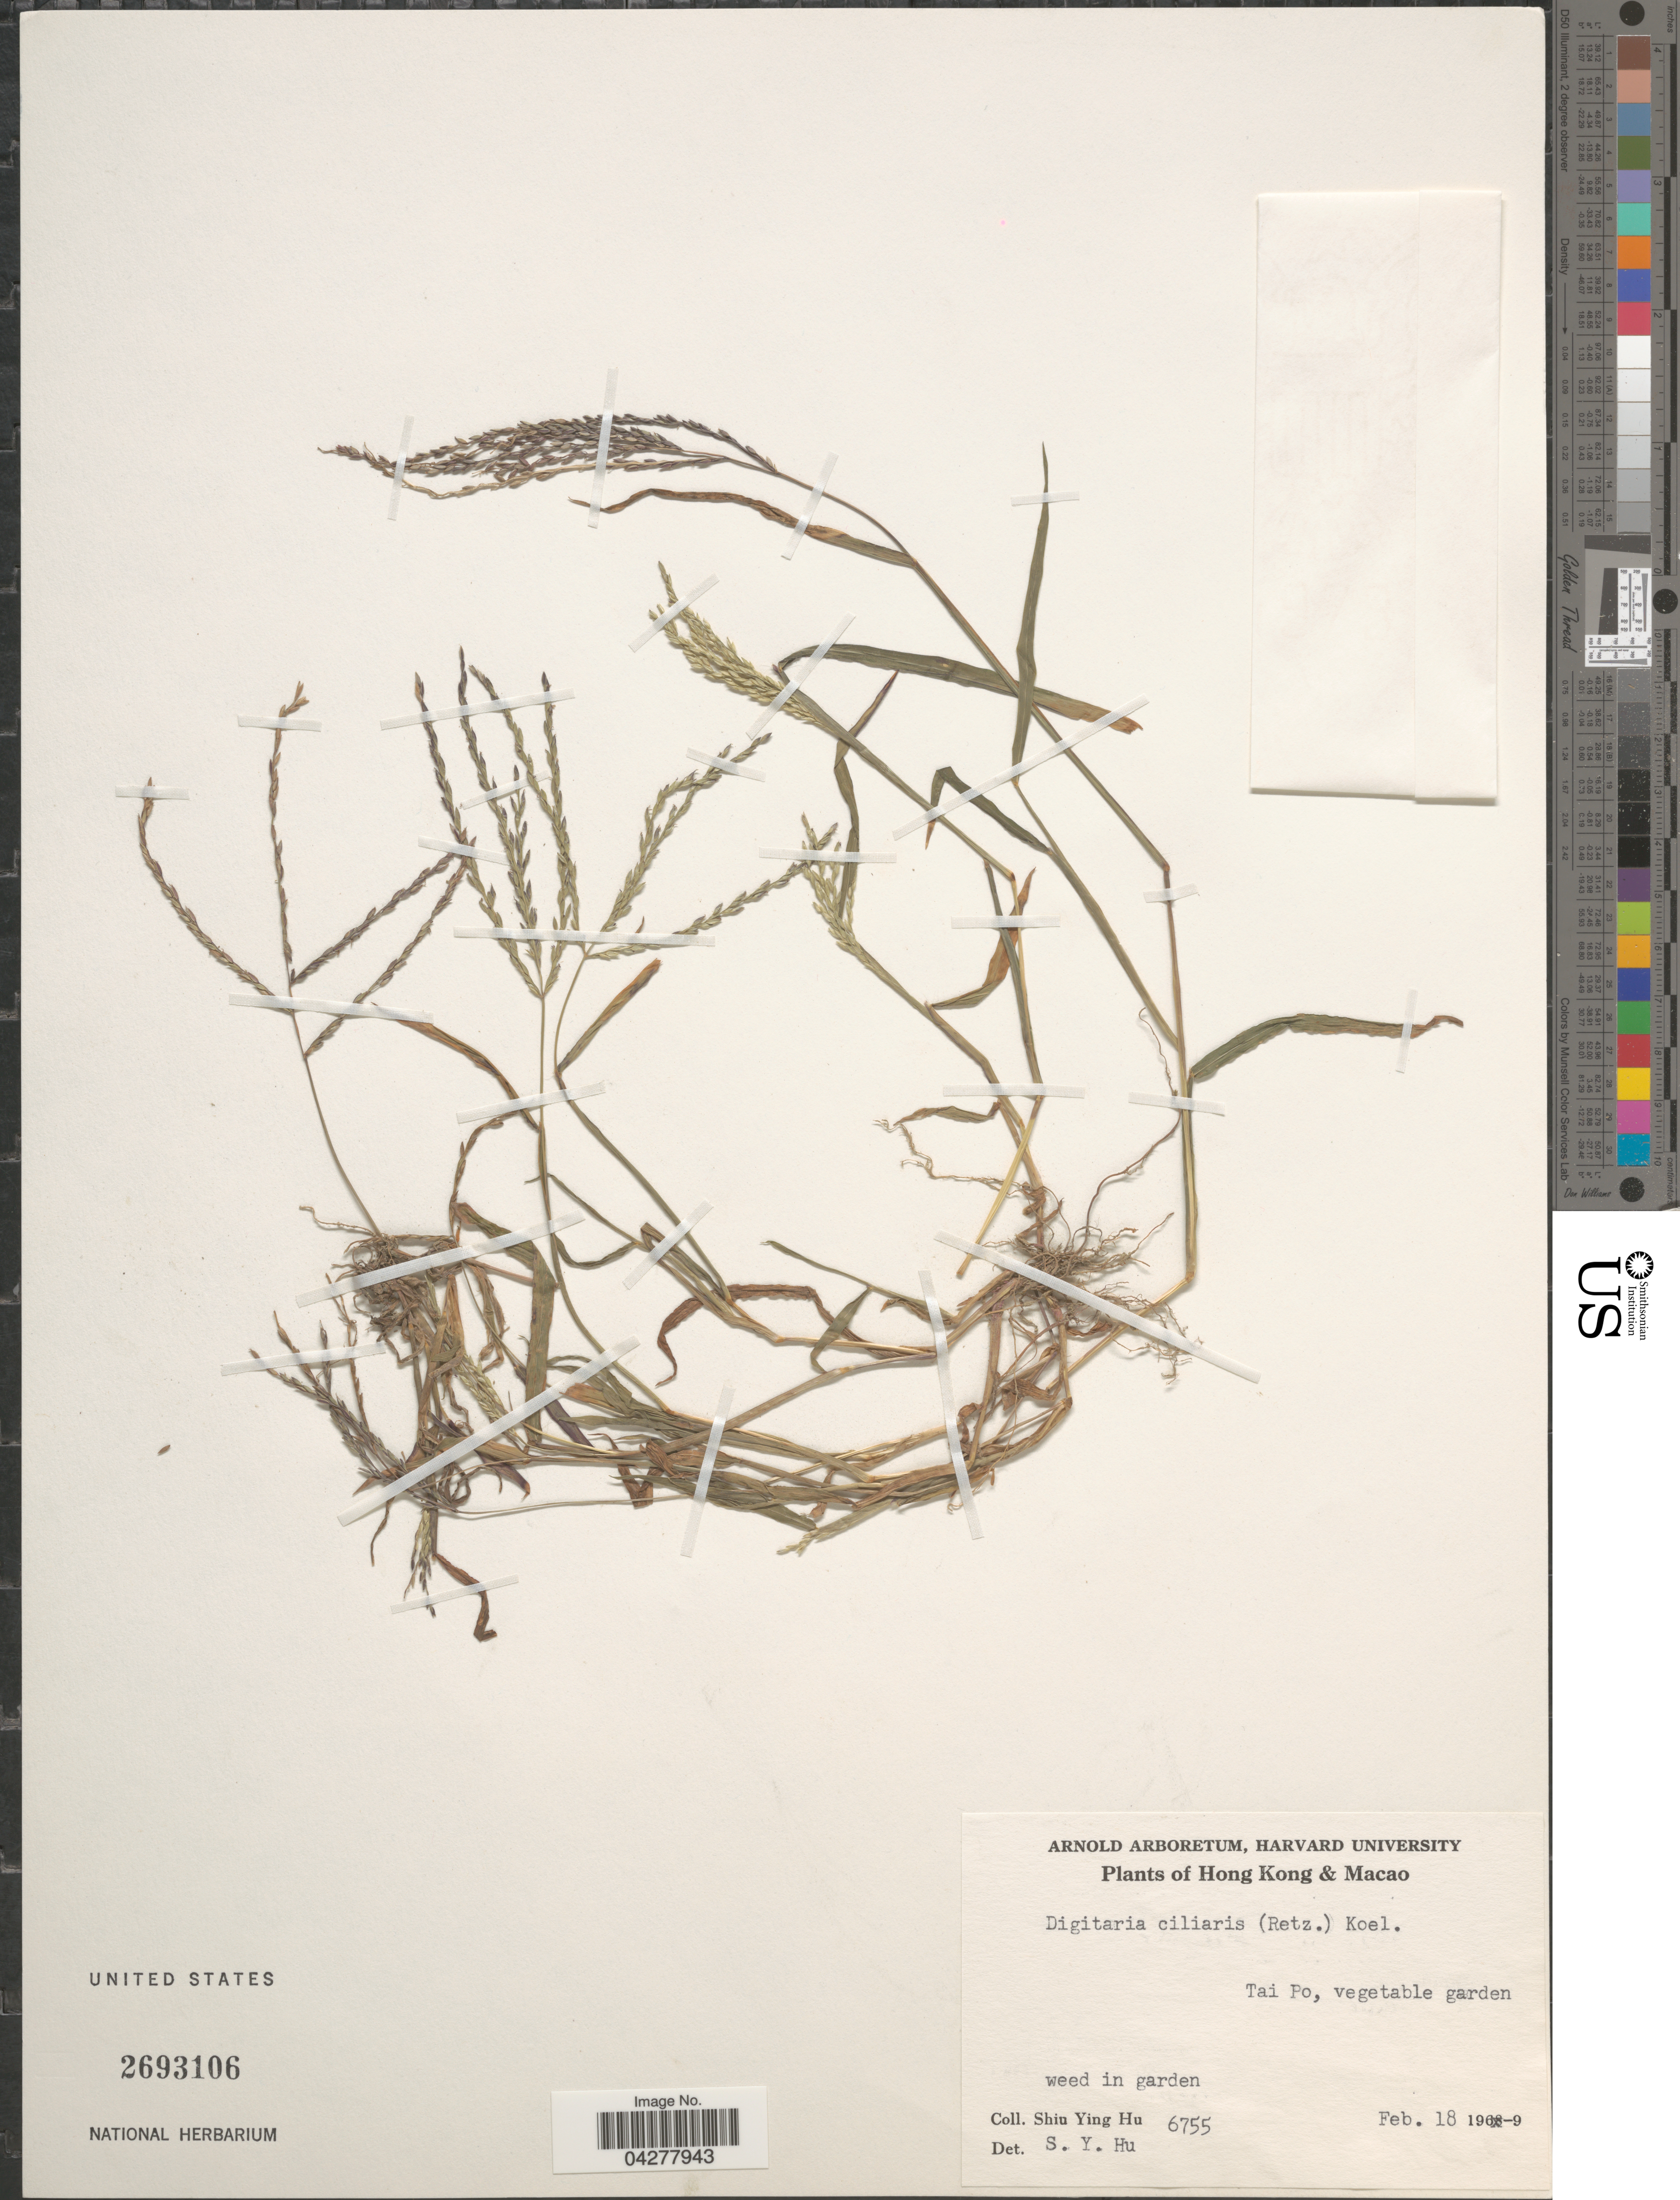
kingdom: Plantae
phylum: Tracheophyta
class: Liliopsida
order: Poales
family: Poaceae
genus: Digitaria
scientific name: Digitaria ciliaris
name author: (Retz.) Koeler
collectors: S. Y. Hu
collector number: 6755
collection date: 1969-02-18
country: China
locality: Hong Kong & Macao. Tai Po, vegetable garden. Weed in garden.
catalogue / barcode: US 2693106